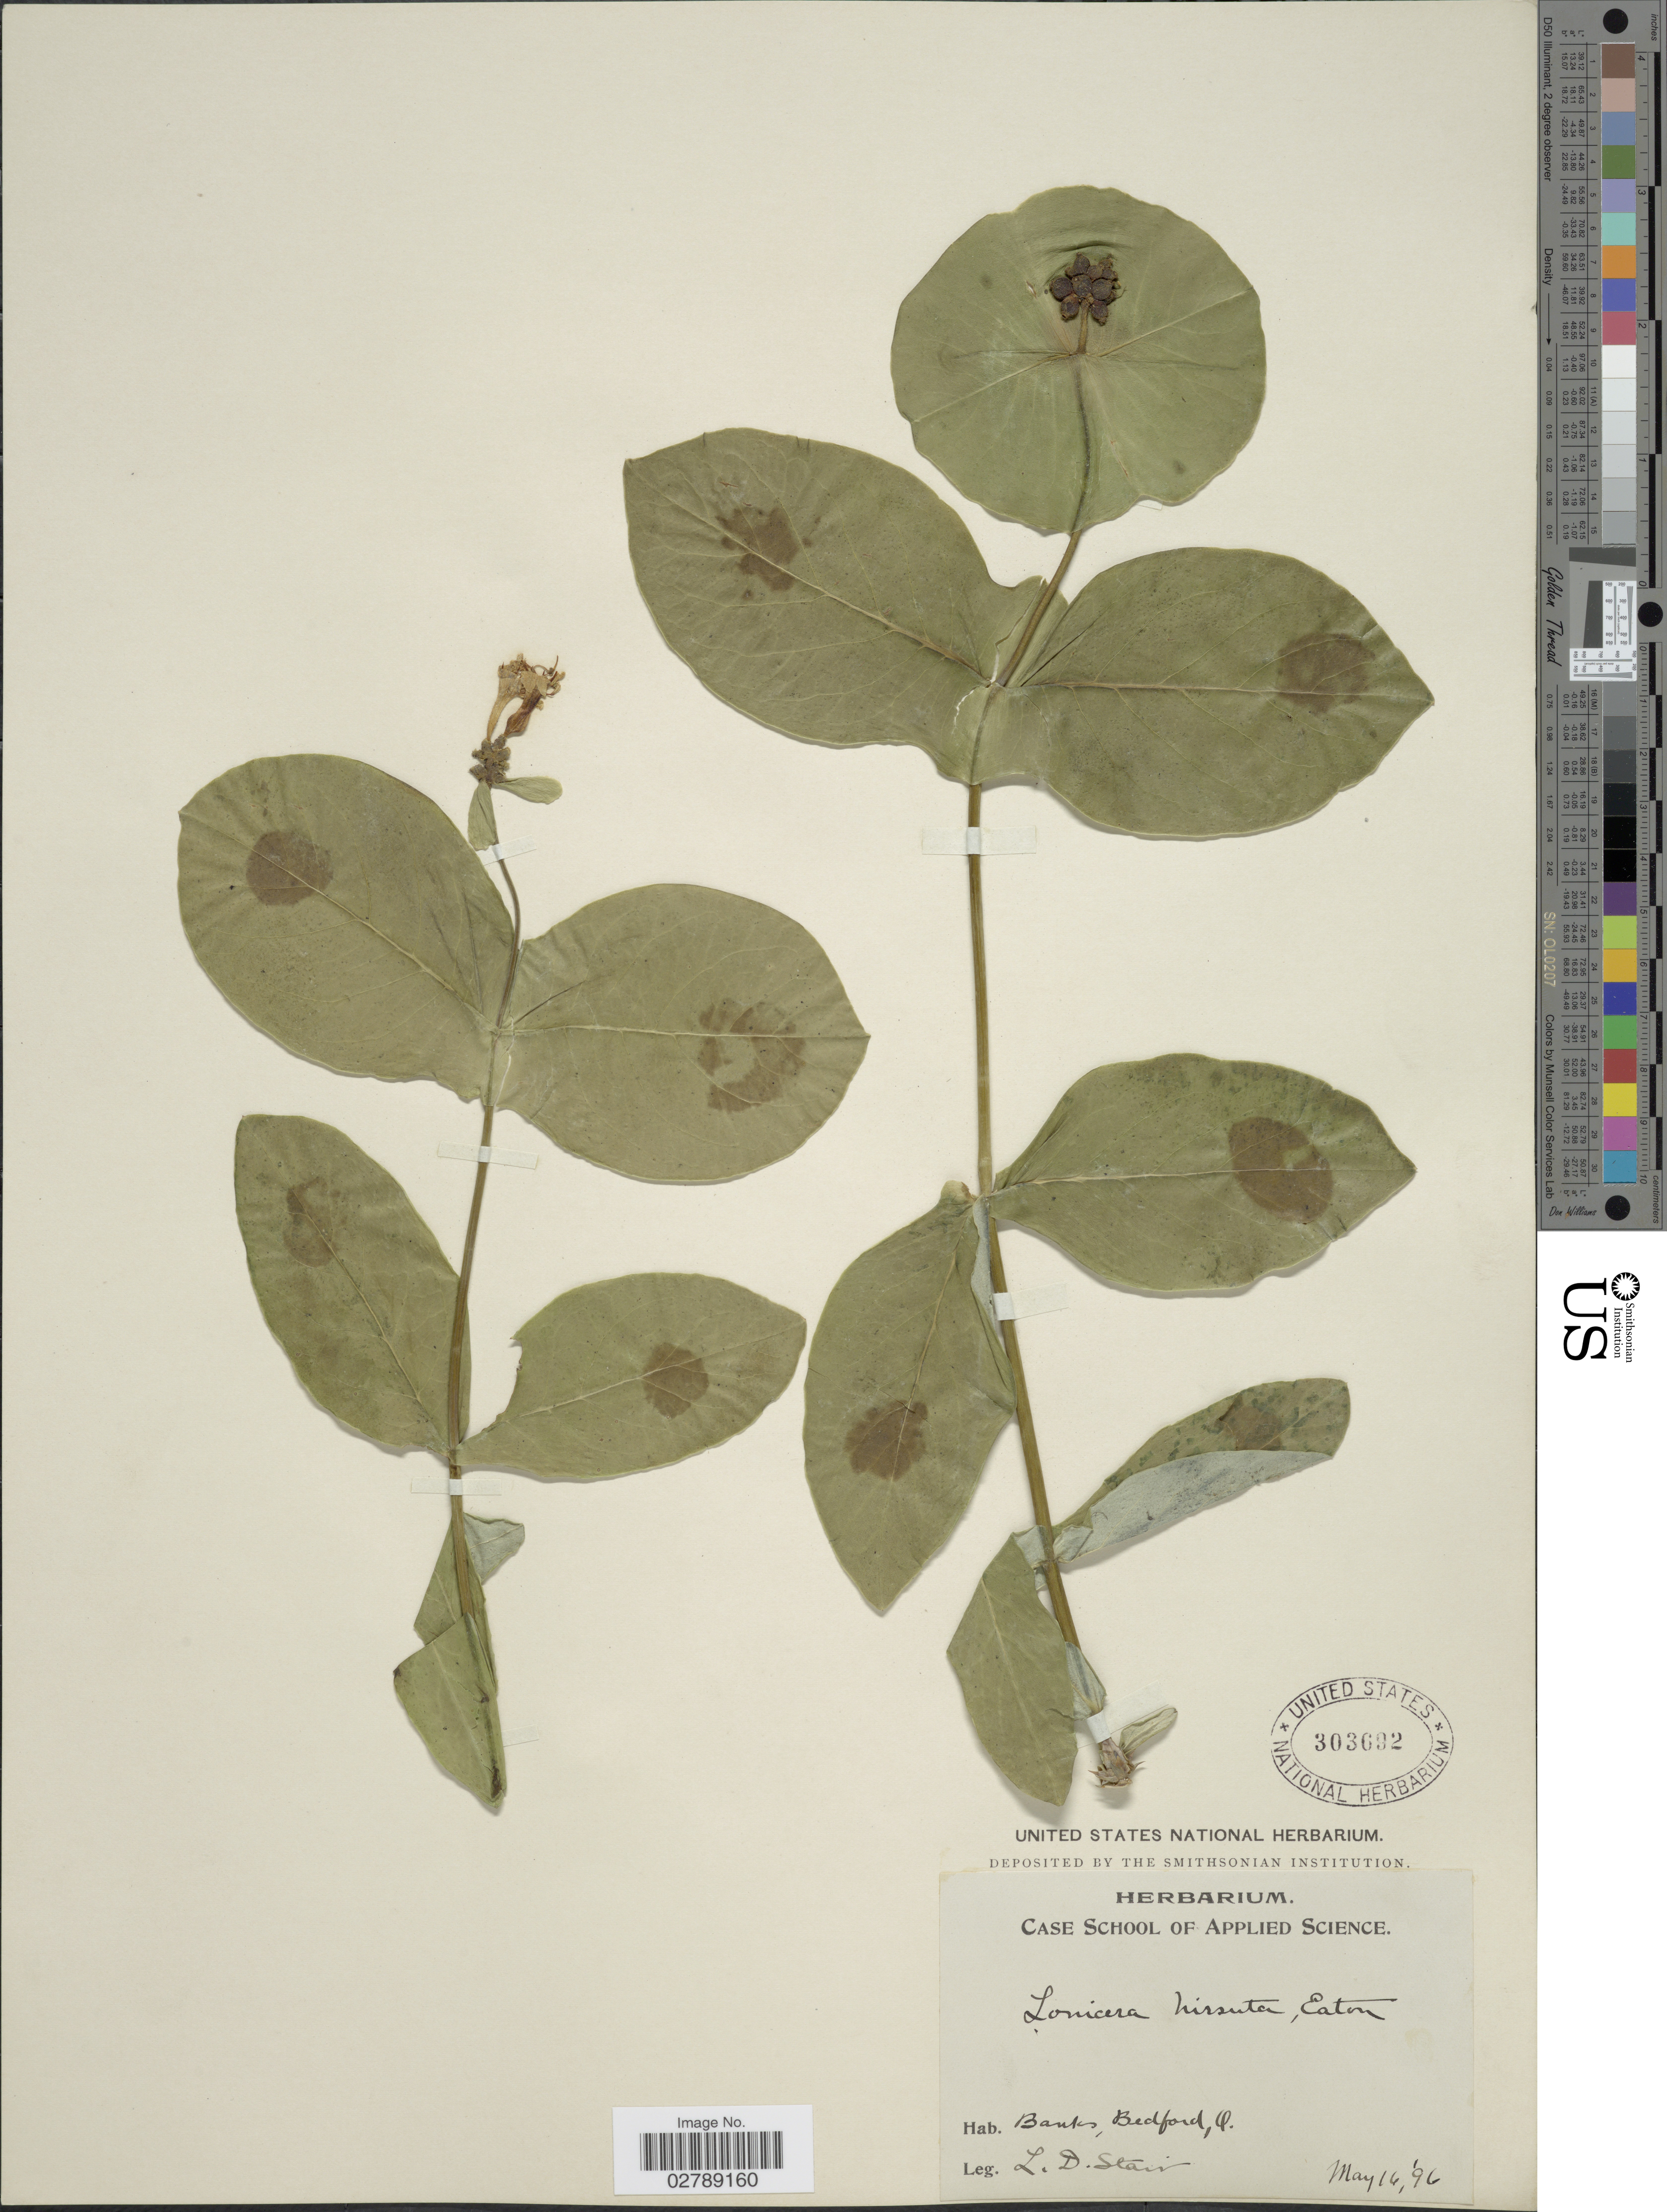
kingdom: Plantae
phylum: Tracheophyta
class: Magnoliopsida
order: Dipsacales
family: Caprifoliaceae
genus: Lonicera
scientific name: Lonicera dioica var. glaucescens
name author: (Rydb.) Butters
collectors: L. Stair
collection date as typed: Transcribed d/m/y: 16/5/96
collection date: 1896-05-16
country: United States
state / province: Ohio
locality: Banks, Bedford, O.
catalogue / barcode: US 303692